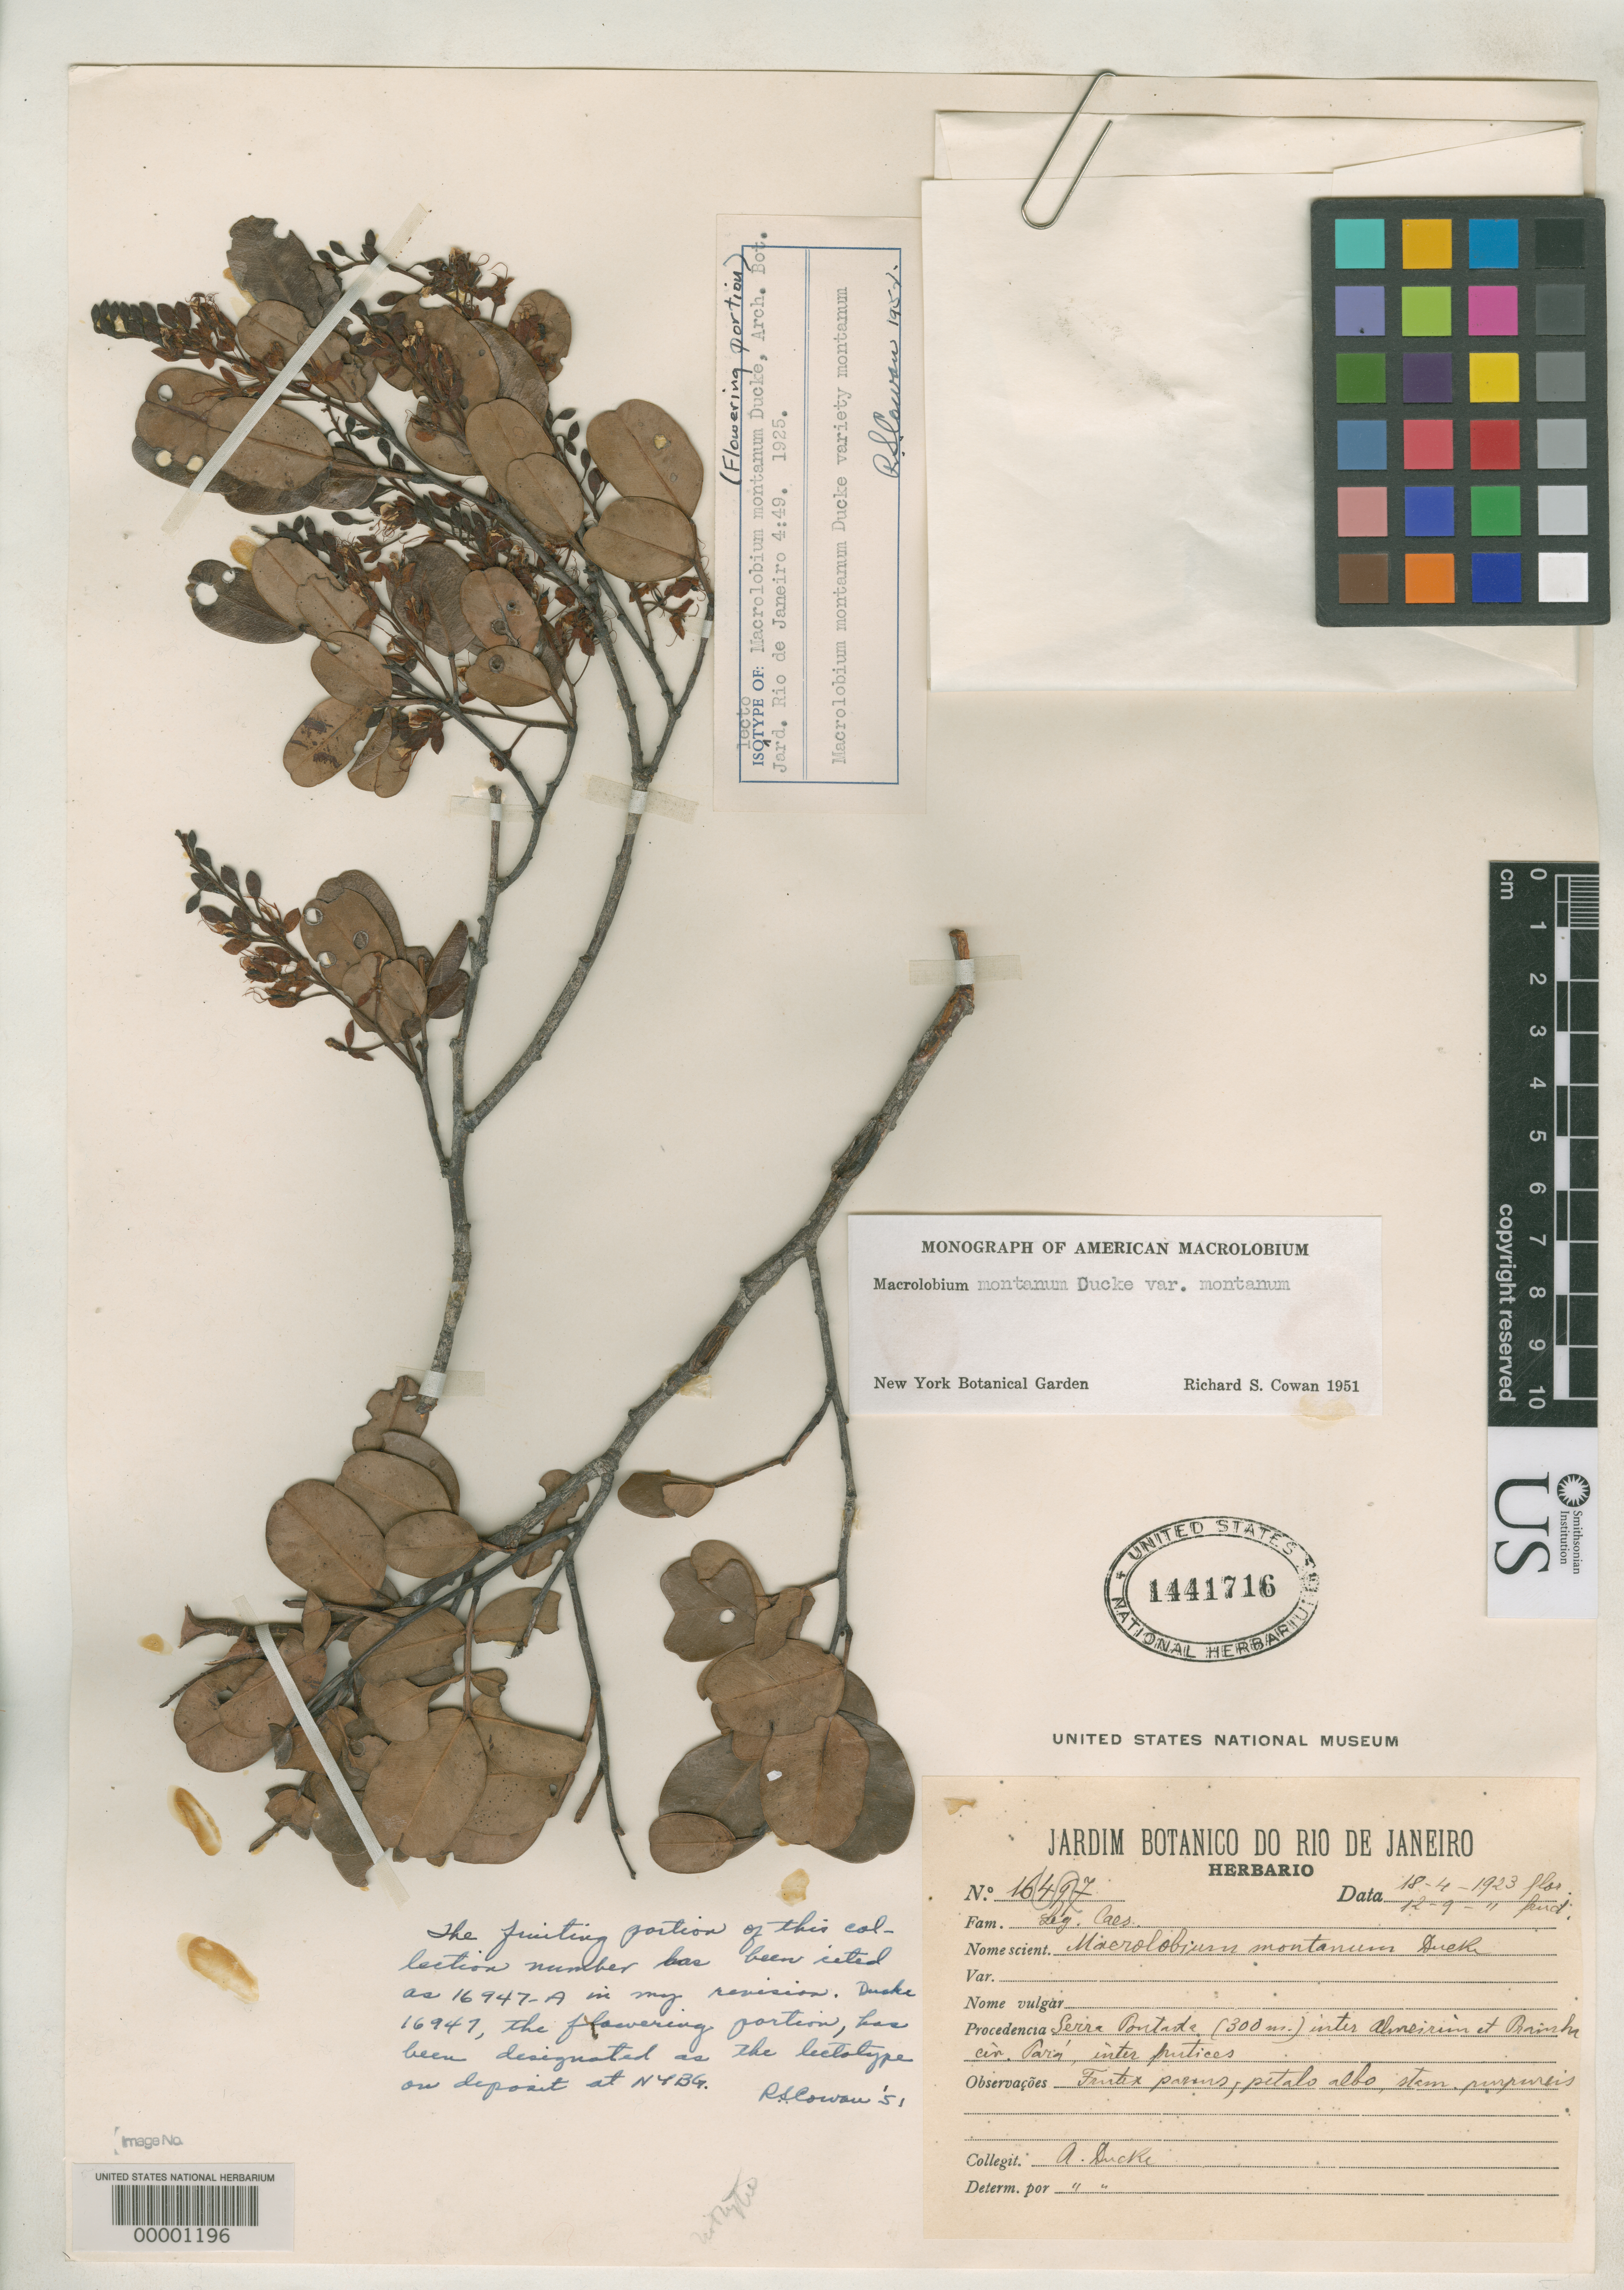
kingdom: Plantae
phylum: Tracheophyta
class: Magnoliopsida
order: Fabales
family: Fabaceae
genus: Macrolobium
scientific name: Macrolobium montanum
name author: Ducke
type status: Isolectotype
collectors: A. Ducke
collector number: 16947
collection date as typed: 12 Sep 1923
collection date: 1923-09-12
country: Brazil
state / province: Pará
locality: Serra Pontarta.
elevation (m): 300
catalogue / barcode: US 1441716